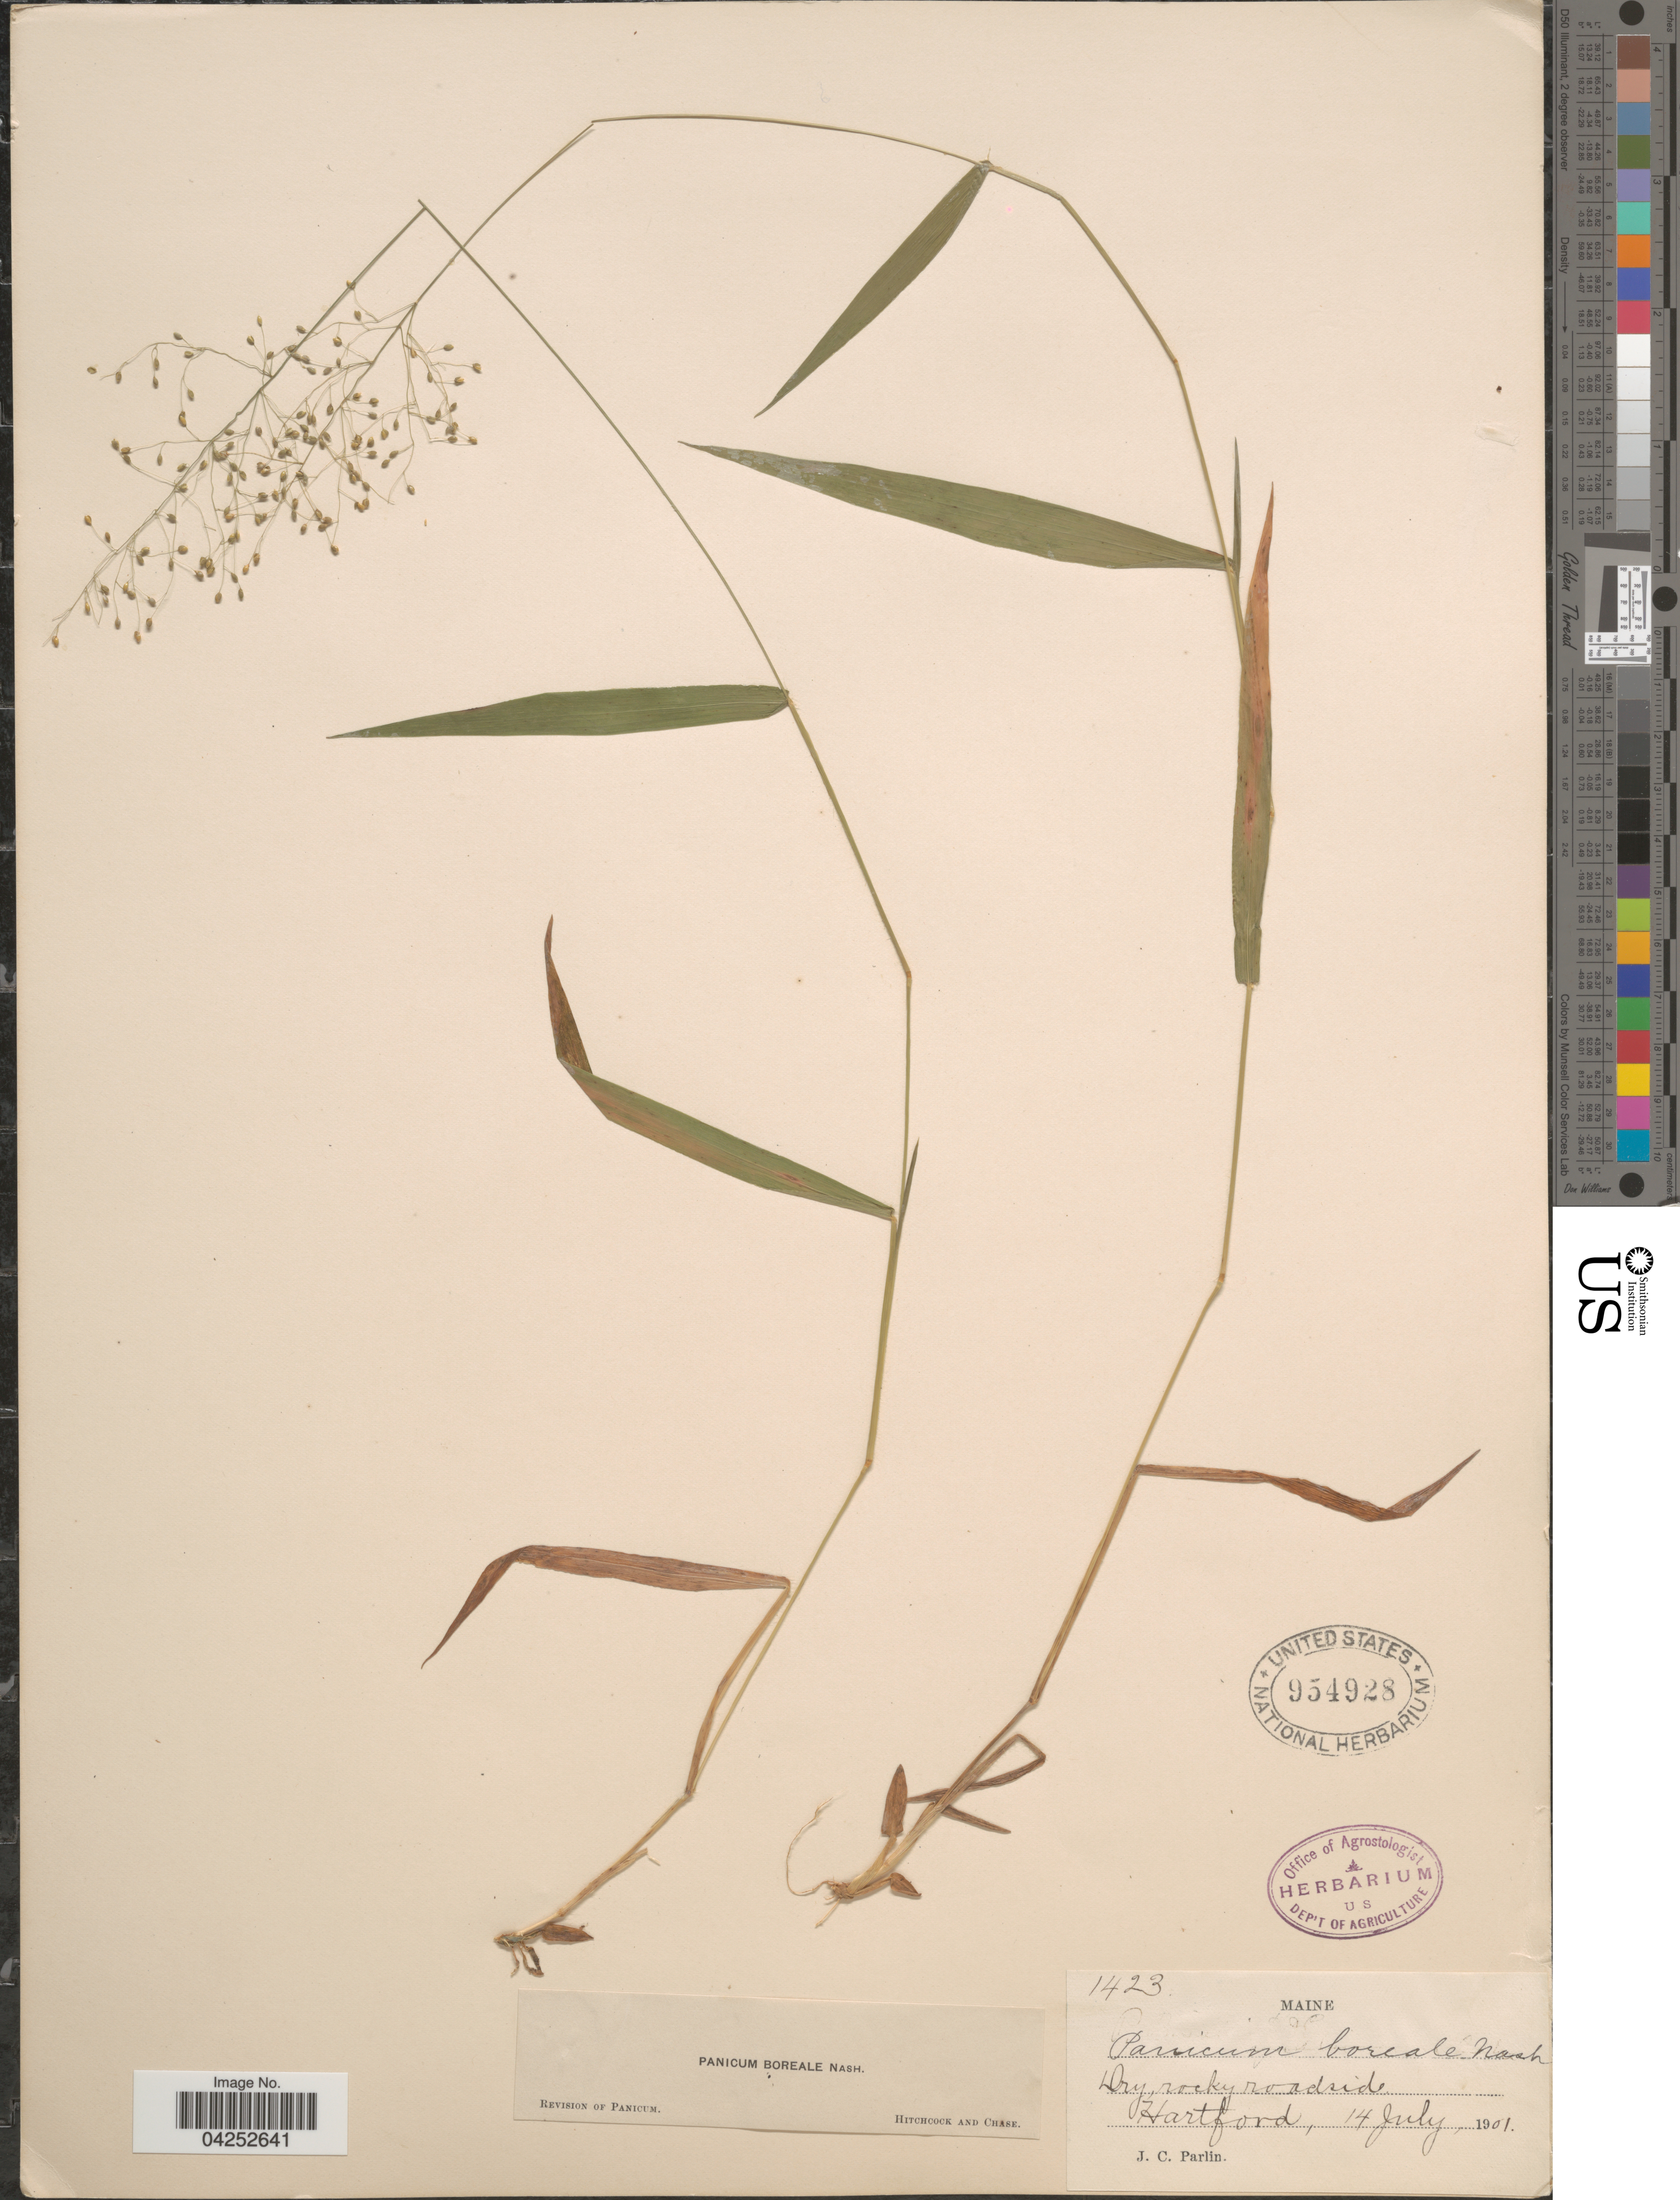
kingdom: Plantae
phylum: Tracheophyta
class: Liliopsida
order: Poales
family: Poaceae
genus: Dichanthelium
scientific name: Dichanthelium boreale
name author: (Nash) Freckmann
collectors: J. Parlin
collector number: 1423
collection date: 1901-07-14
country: United States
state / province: Maine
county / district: Oxford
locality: Hartford.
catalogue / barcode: US 954928